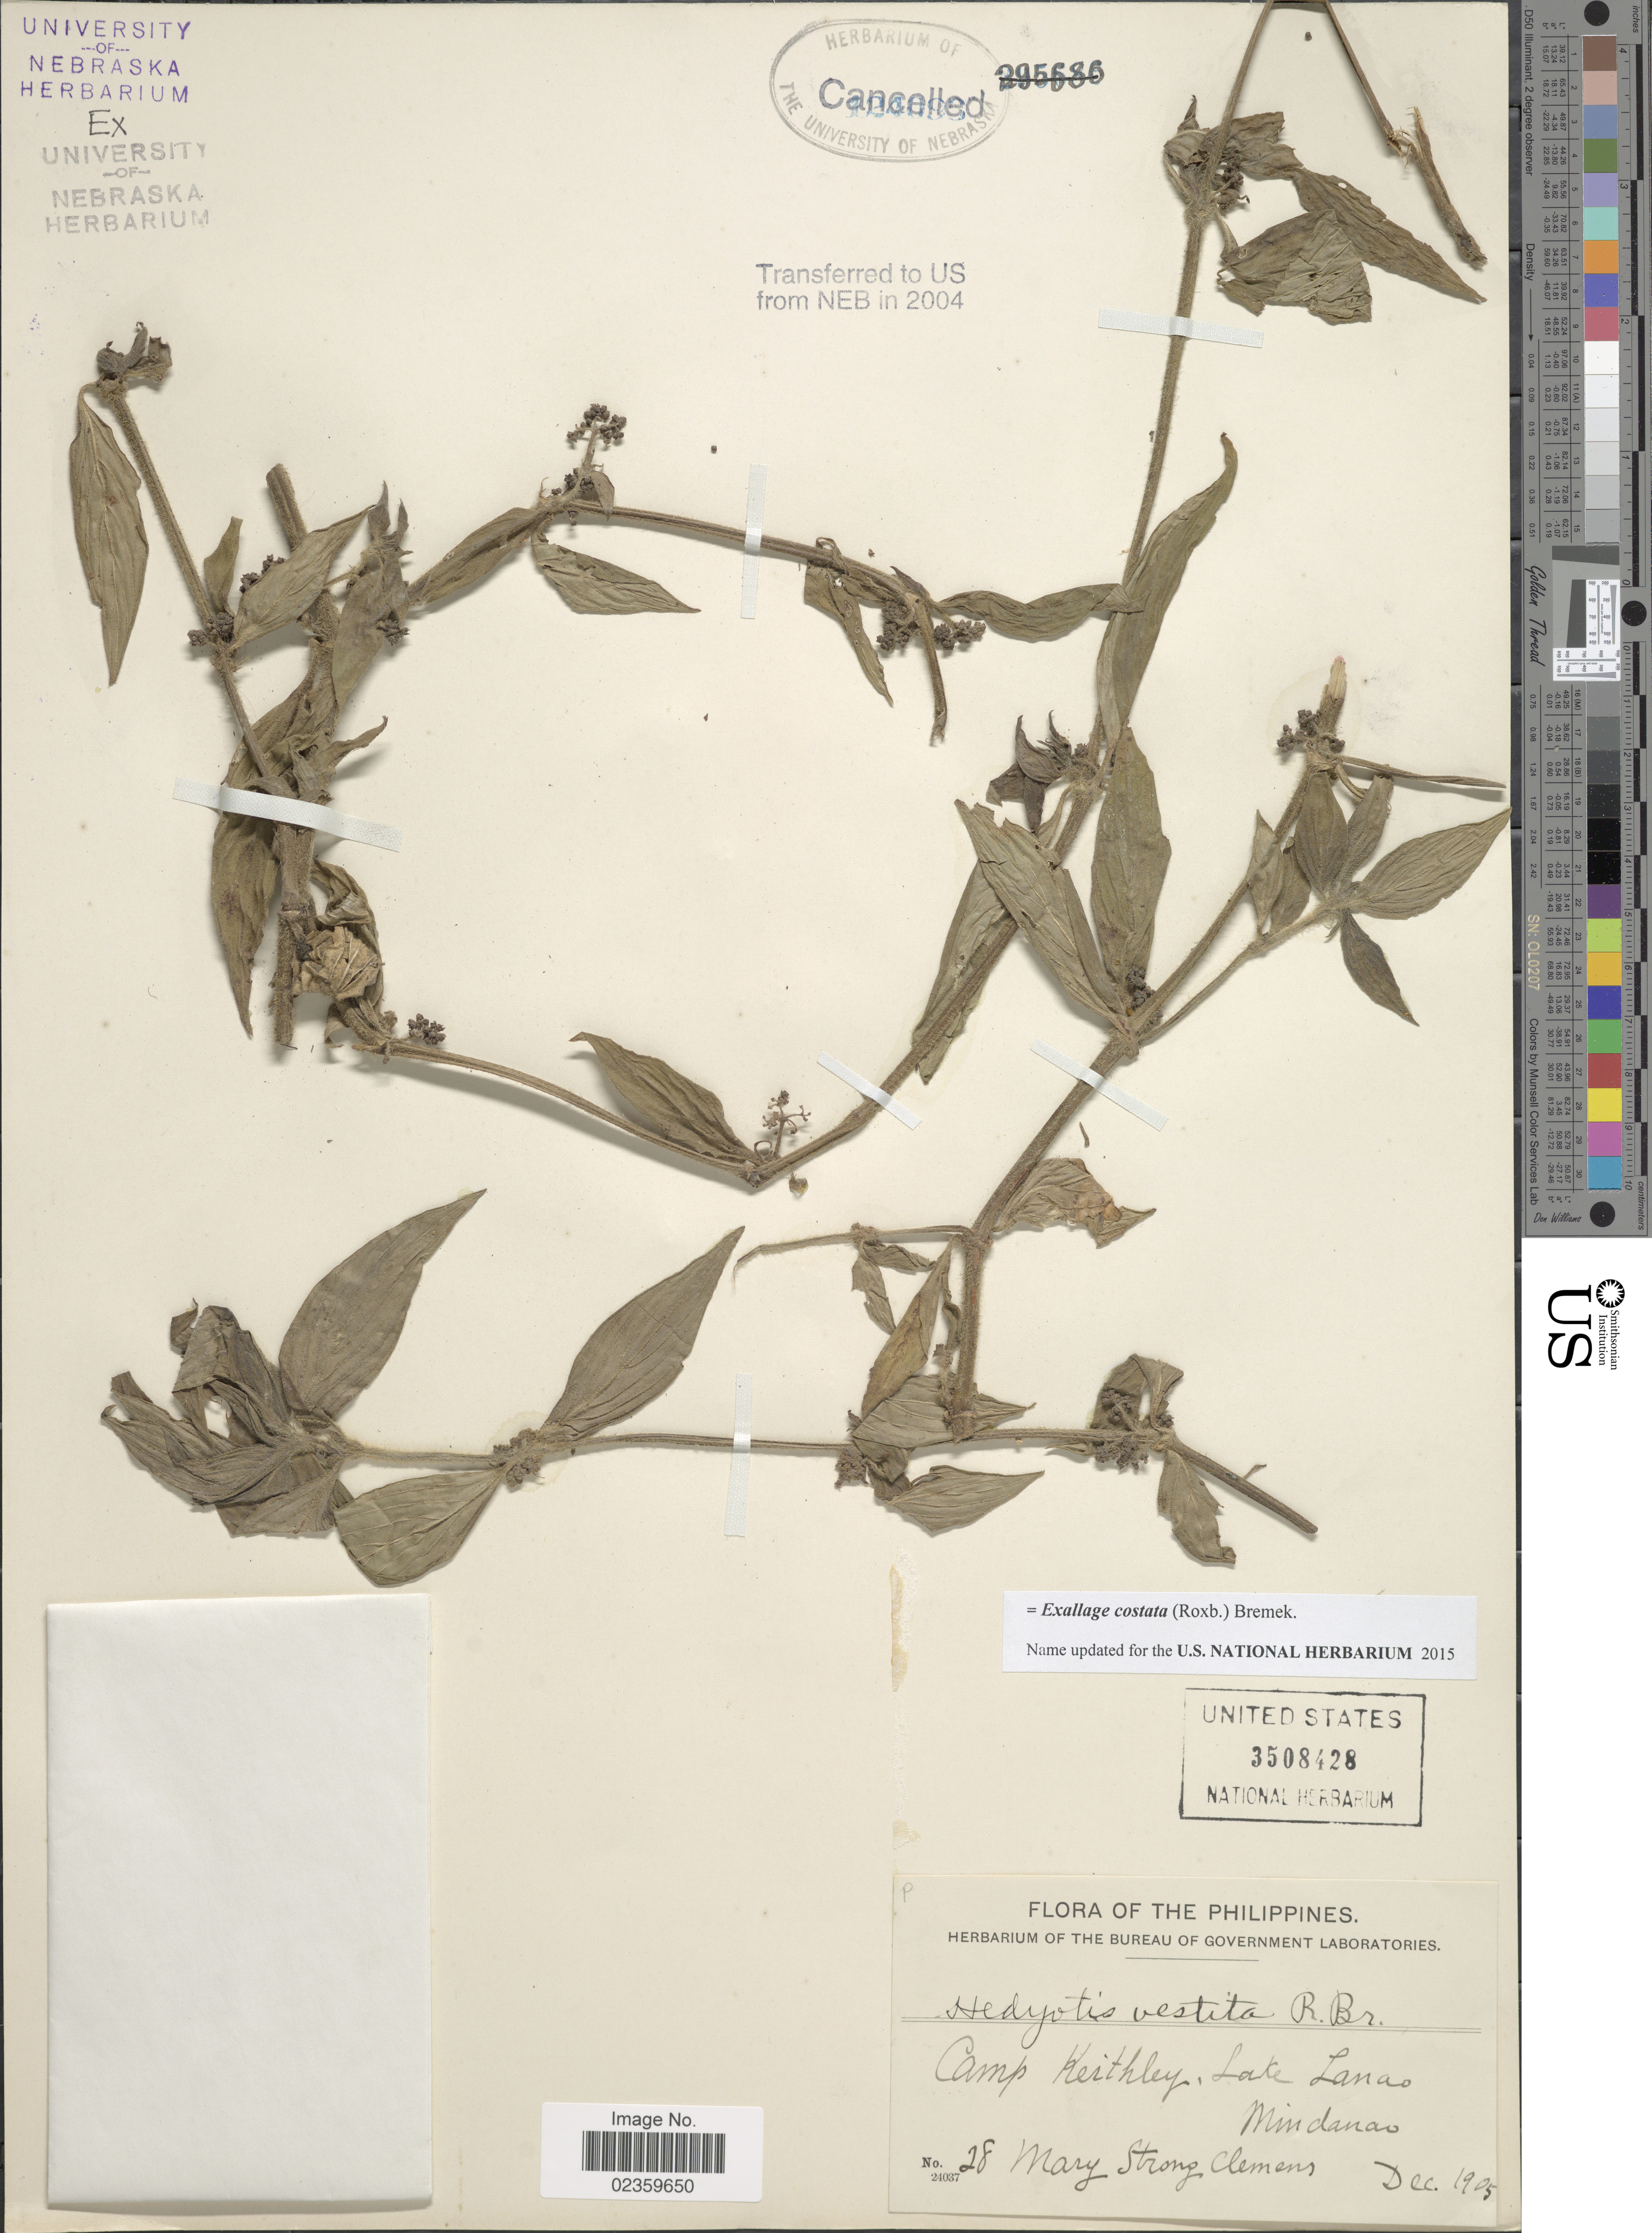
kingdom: Plantae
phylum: Tracheophyta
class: Magnoliopsida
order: Gentianales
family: Rubiaceae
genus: Exallage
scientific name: Exallage costata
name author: (Roxb.) Bremek.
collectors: M. S. Clemens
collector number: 28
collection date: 1905-12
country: Philippines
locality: Camp Keithley, Lake Lanao. Mindanao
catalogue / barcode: US 3508428